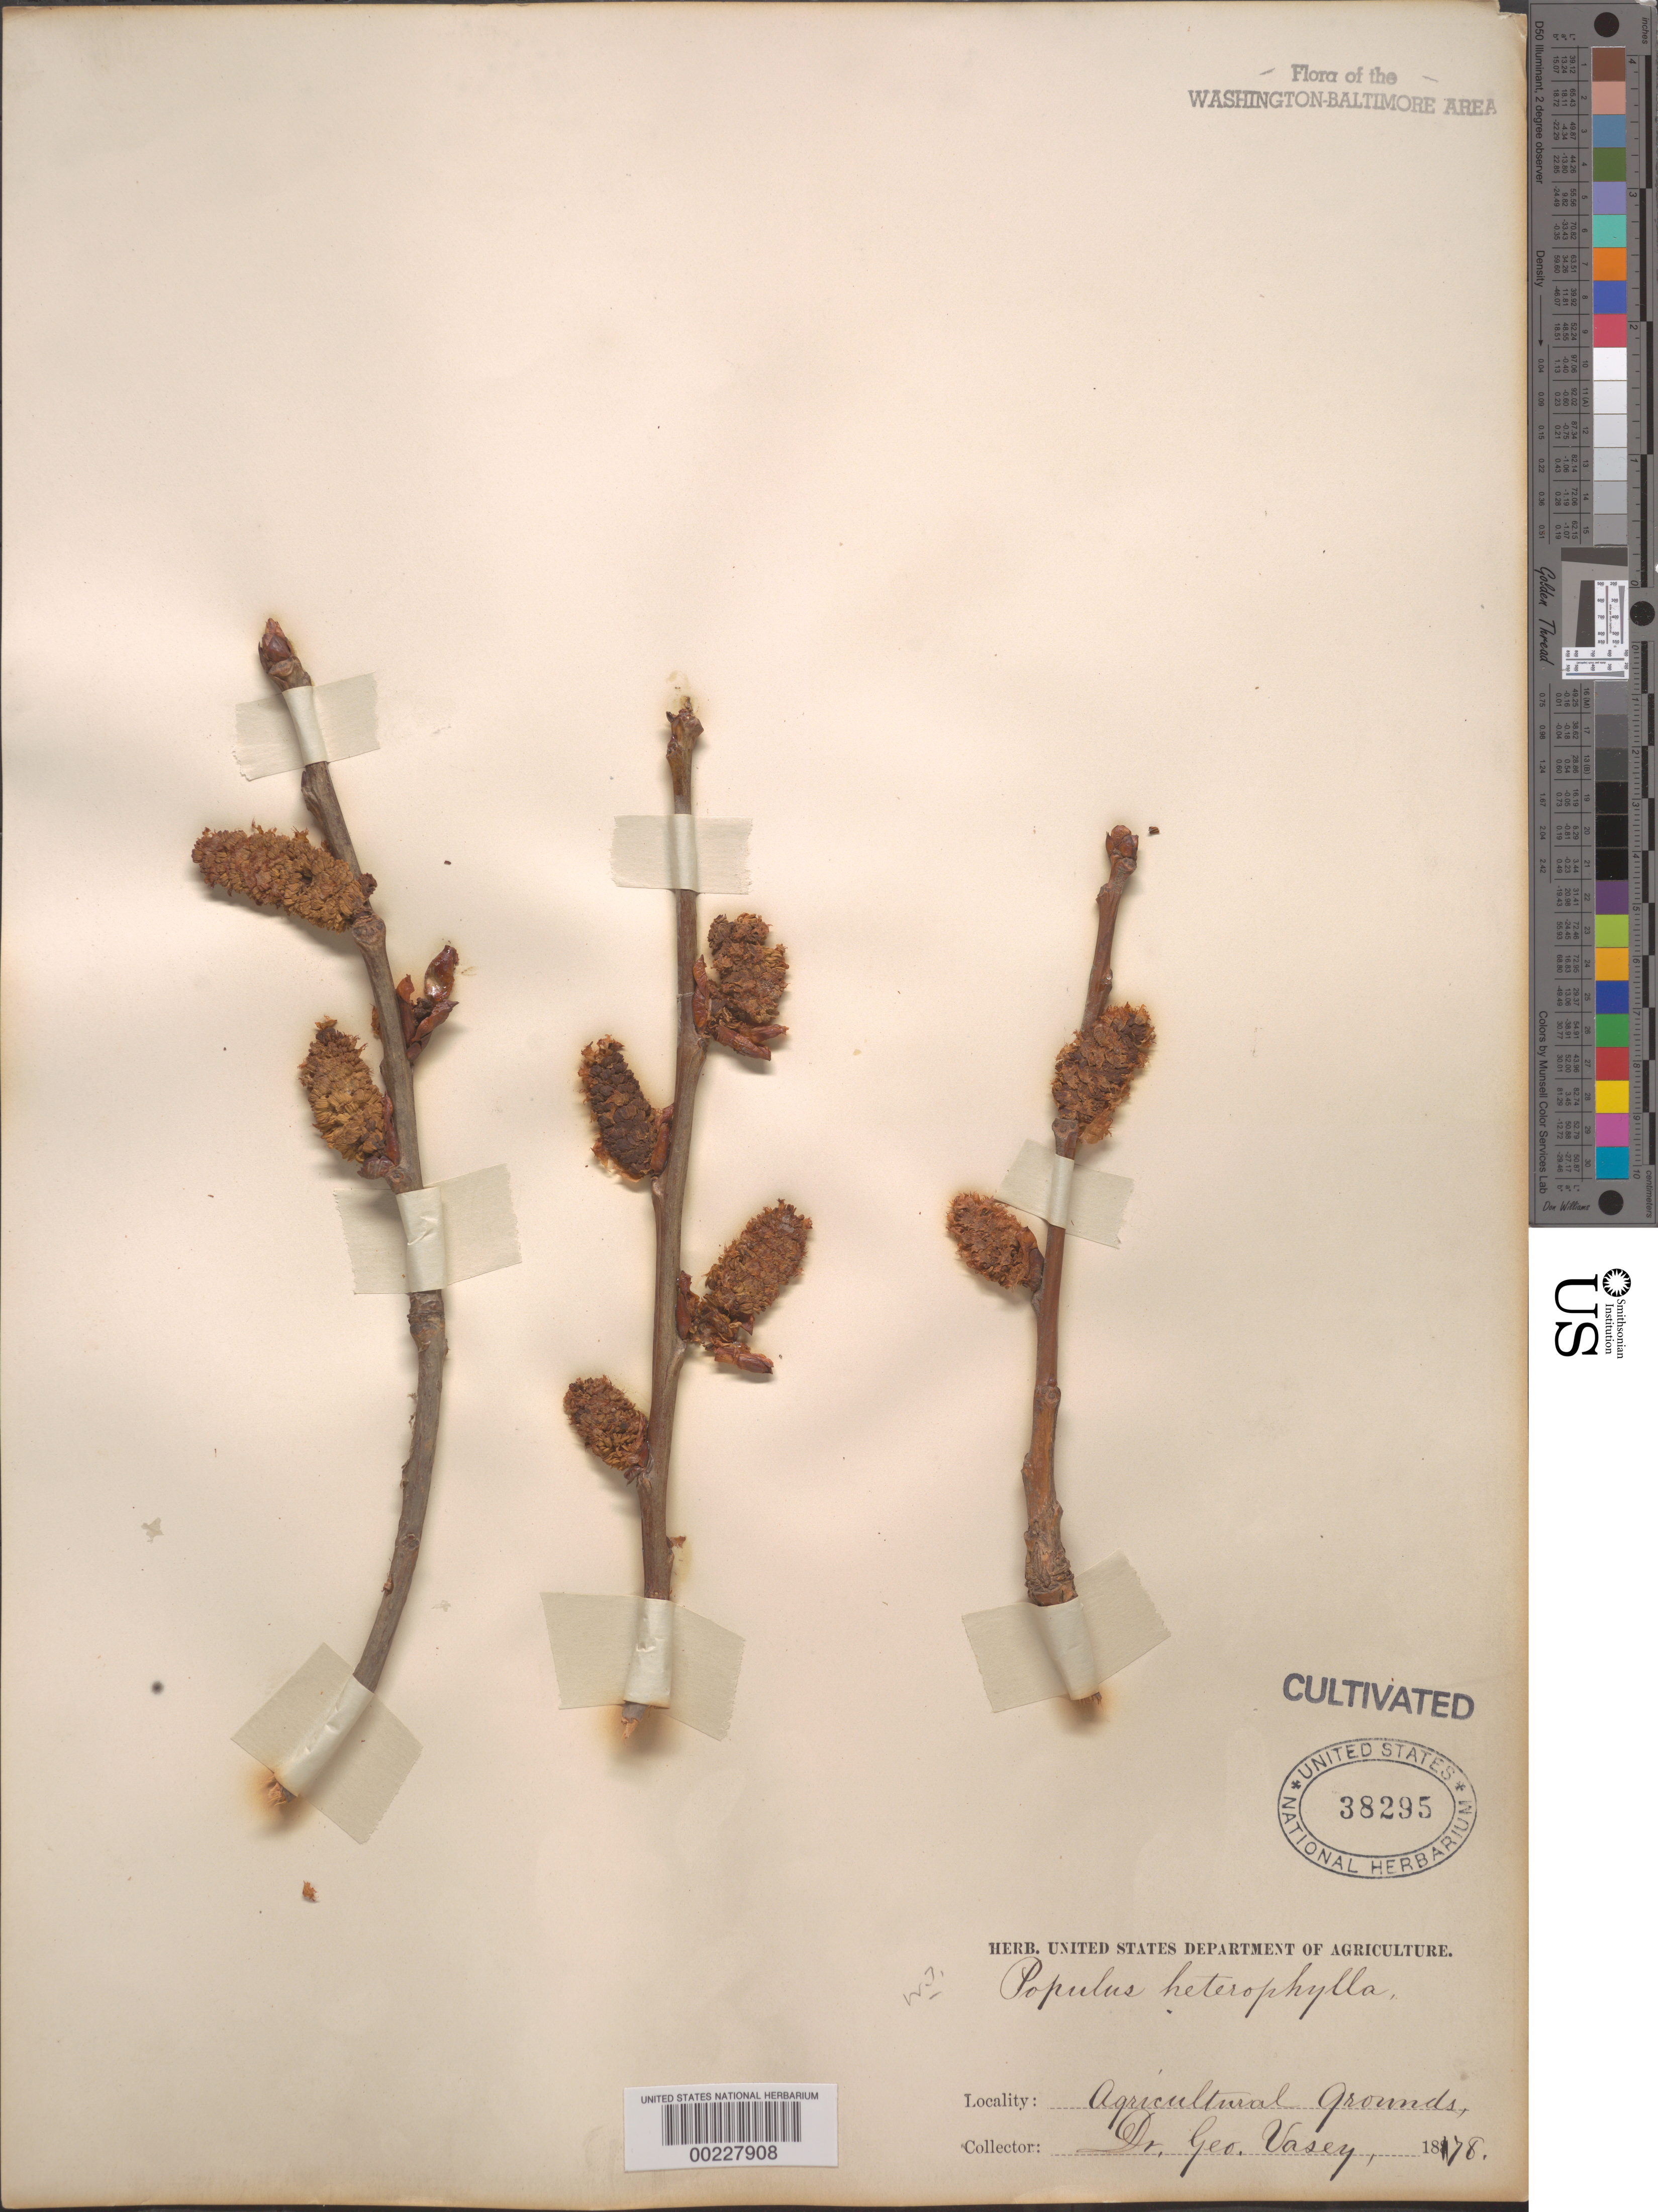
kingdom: Plantae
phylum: Tracheophyta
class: Magnoliopsida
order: Malpighiales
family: Salicaceae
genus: Populus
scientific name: Populus heterophylla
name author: L.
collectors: G. R. Vasey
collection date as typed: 1878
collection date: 1878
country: United States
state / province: District of Columbia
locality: Agriculture grounds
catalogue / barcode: US 38295